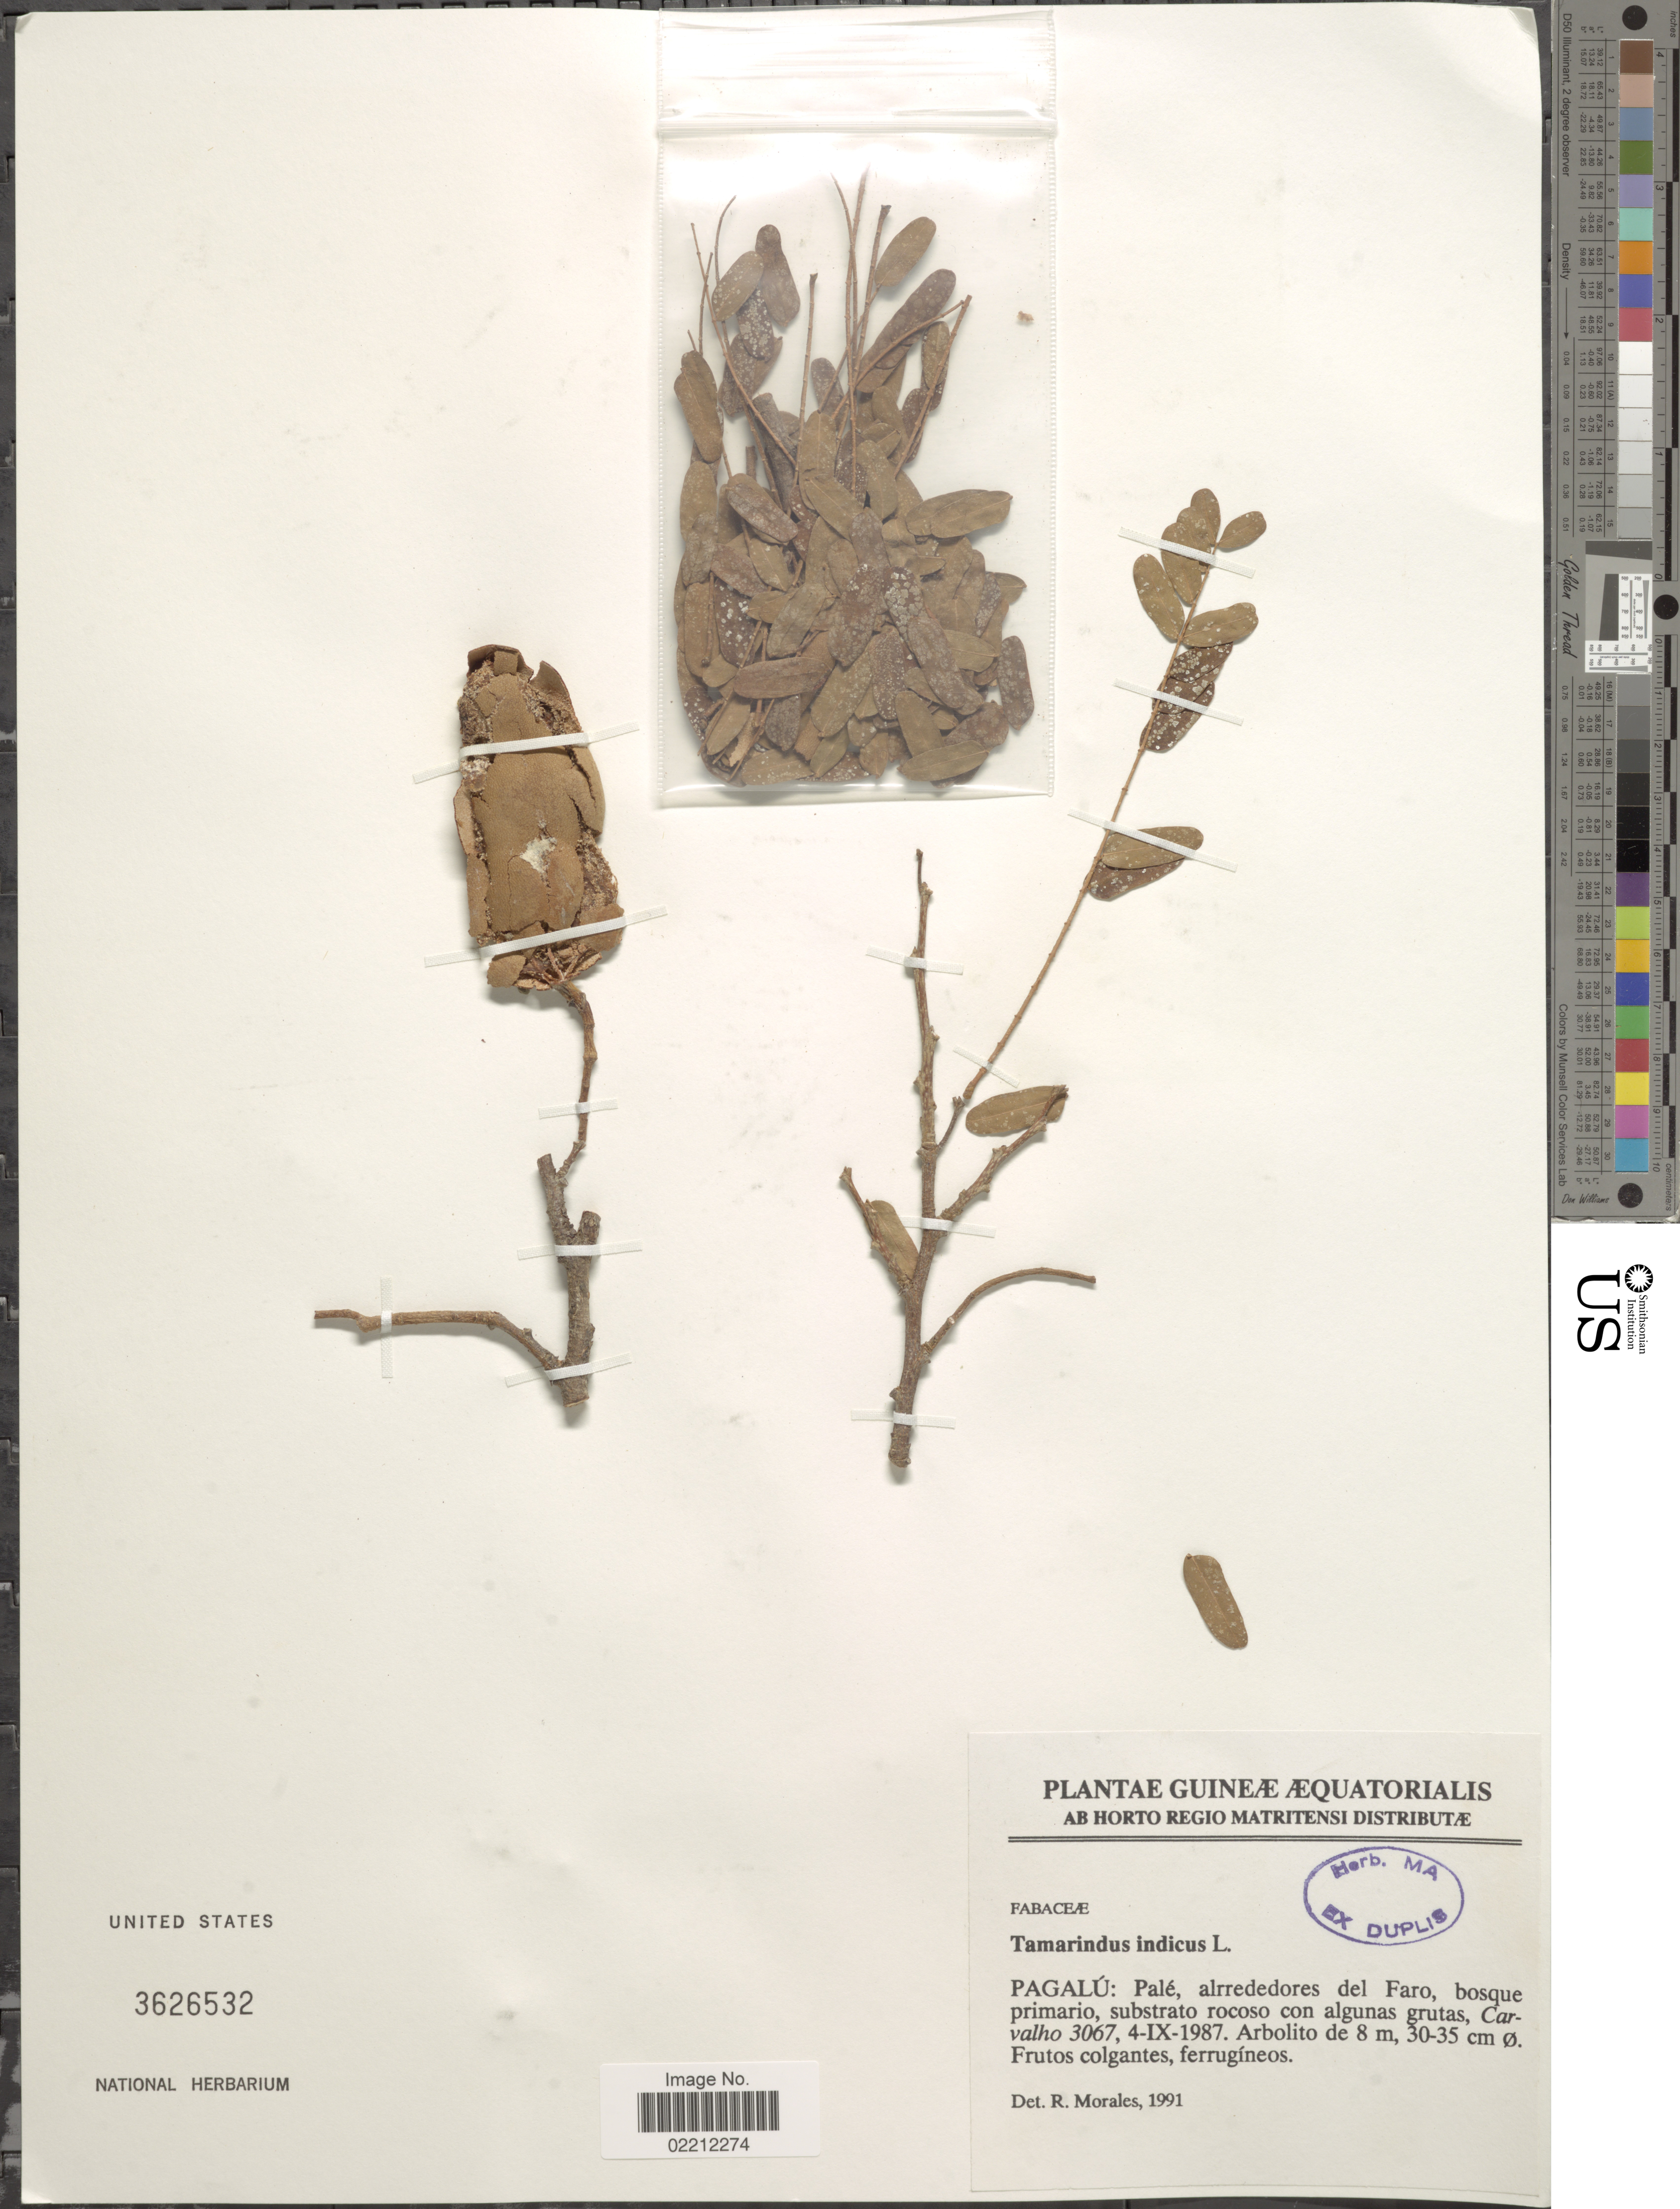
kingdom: Plantae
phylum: Tracheophyta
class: Magnoliopsida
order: Fabales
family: Fabaceae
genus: Tamarindus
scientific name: Tamarindus indica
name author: L.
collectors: Carvalho, --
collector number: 3067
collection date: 1987-09-04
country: Equatorial Guinea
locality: Guineae Aequatoralis. Pagalu: Pale, alrredededores del Faro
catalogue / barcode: US 3626532